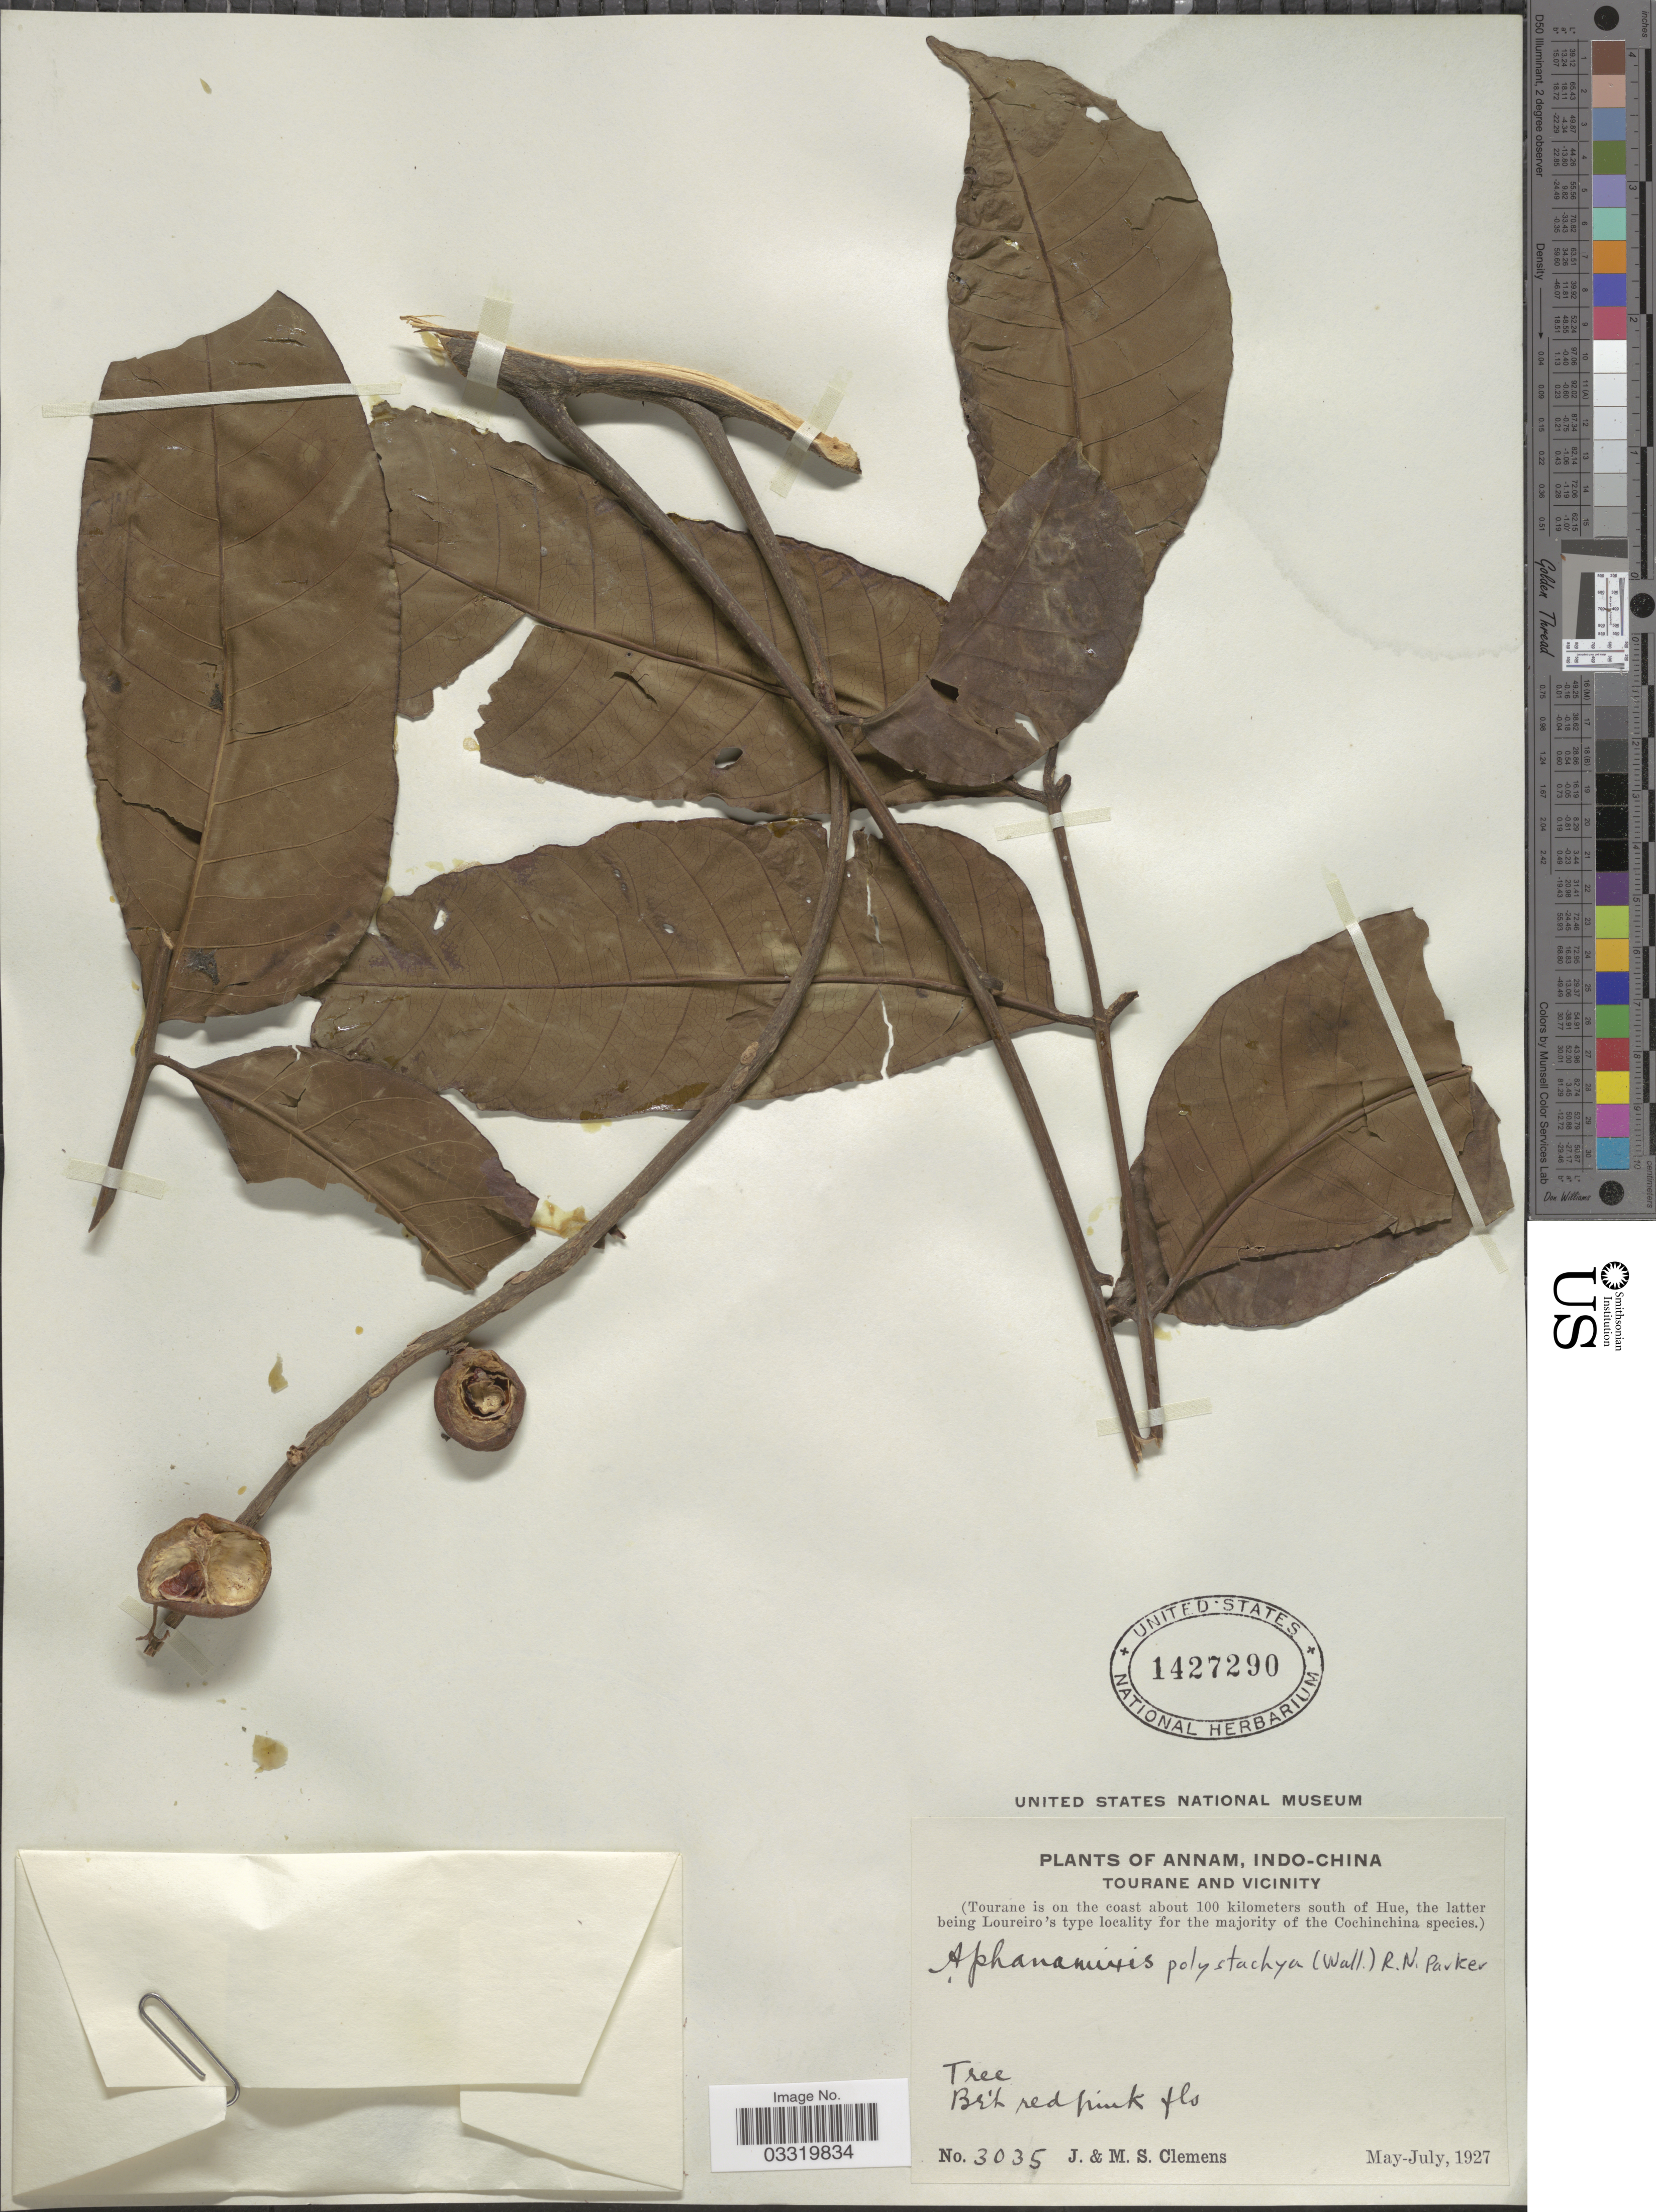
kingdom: Plantae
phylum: Tracheophyta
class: Magnoliopsida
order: Sapindales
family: Meliaceae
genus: Aphanamixis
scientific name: Aphanamixis polystachya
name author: (Wall.) R. Parker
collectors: J. Clemens & M. S. Clemens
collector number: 3035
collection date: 1927-05/1927-07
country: Vietnam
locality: Annam, Indo-China, Tourane and vicinity (Tourane is on the coast about 100 kilometers south of Hue).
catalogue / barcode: US 1427290